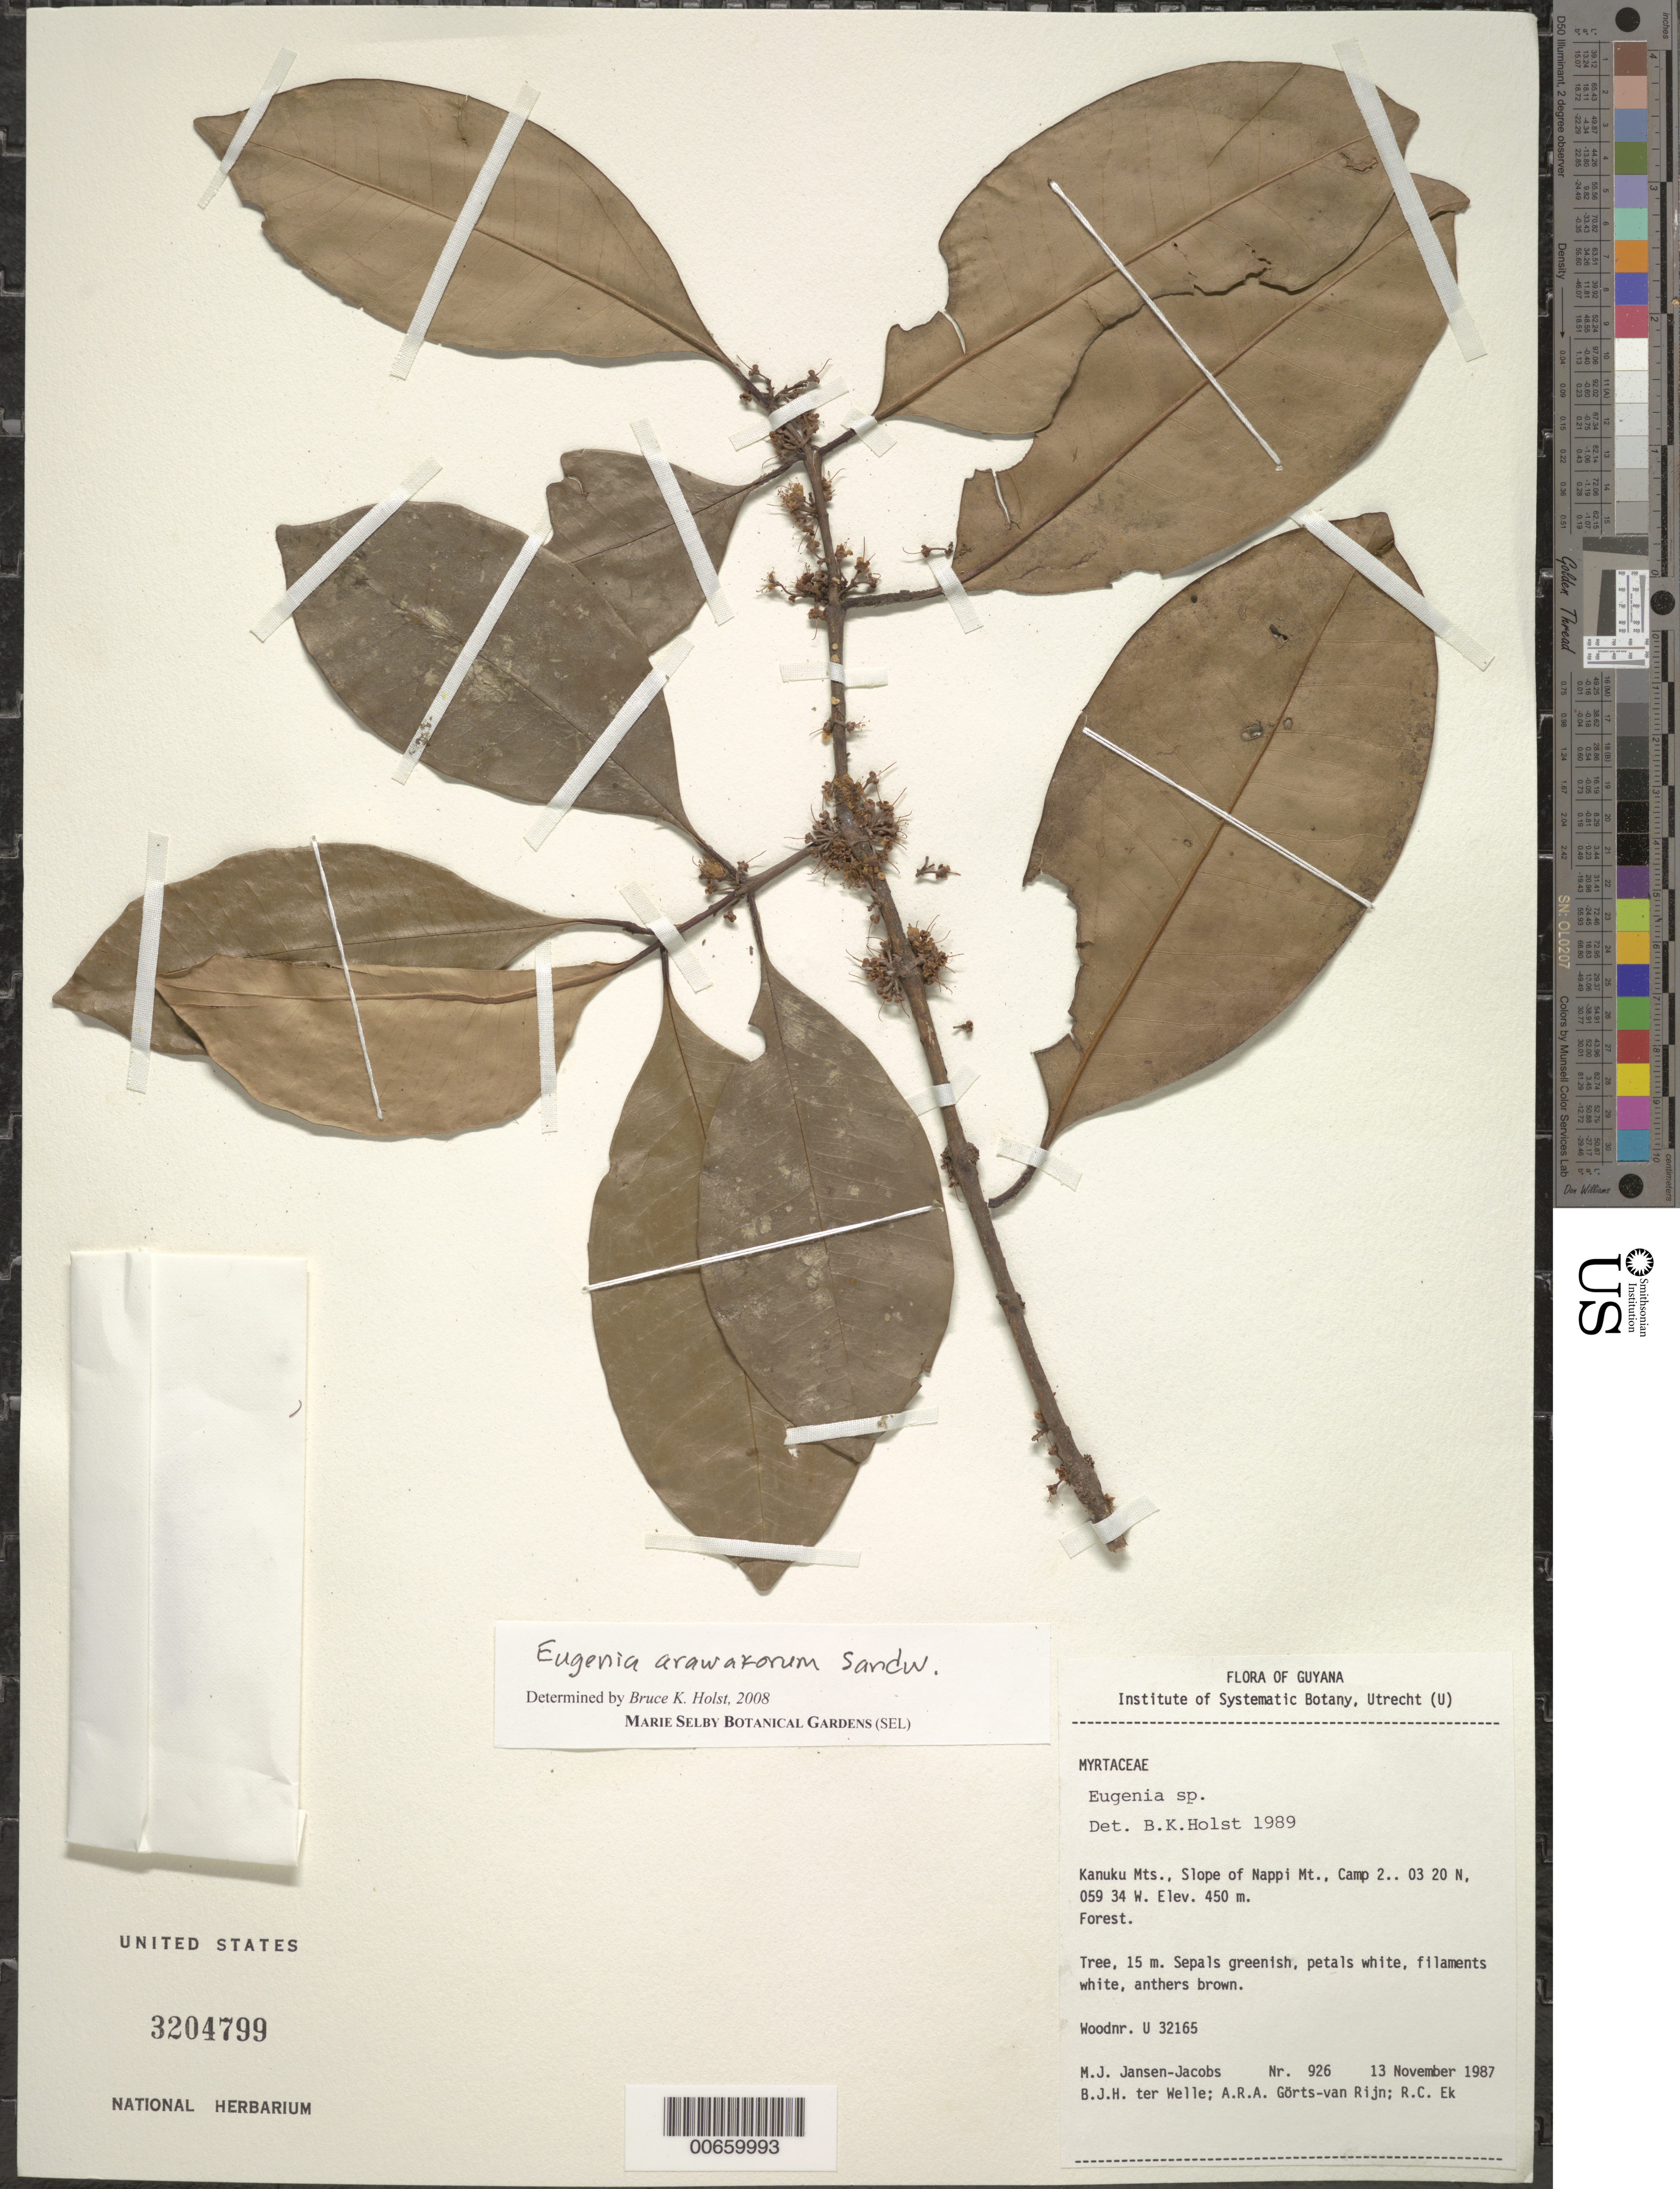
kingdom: Plantae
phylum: Tracheophyta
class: Magnoliopsida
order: Myrtales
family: Myrtaceae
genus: Eugenia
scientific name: Eugenia arawakorum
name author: Sandwith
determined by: Holst, Bruce K.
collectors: M. J. Jansen-Jacobs, B. Welle, A. .R. A. Görts-van Rijn & R. C. Ek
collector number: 926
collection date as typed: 13-Nov-87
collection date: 1987-11-13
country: Guyana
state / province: U. Takutu-U. Essequibo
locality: Kanuku Mts., Nappi Mt., camp 2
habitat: Forest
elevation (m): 450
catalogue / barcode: US 3204799